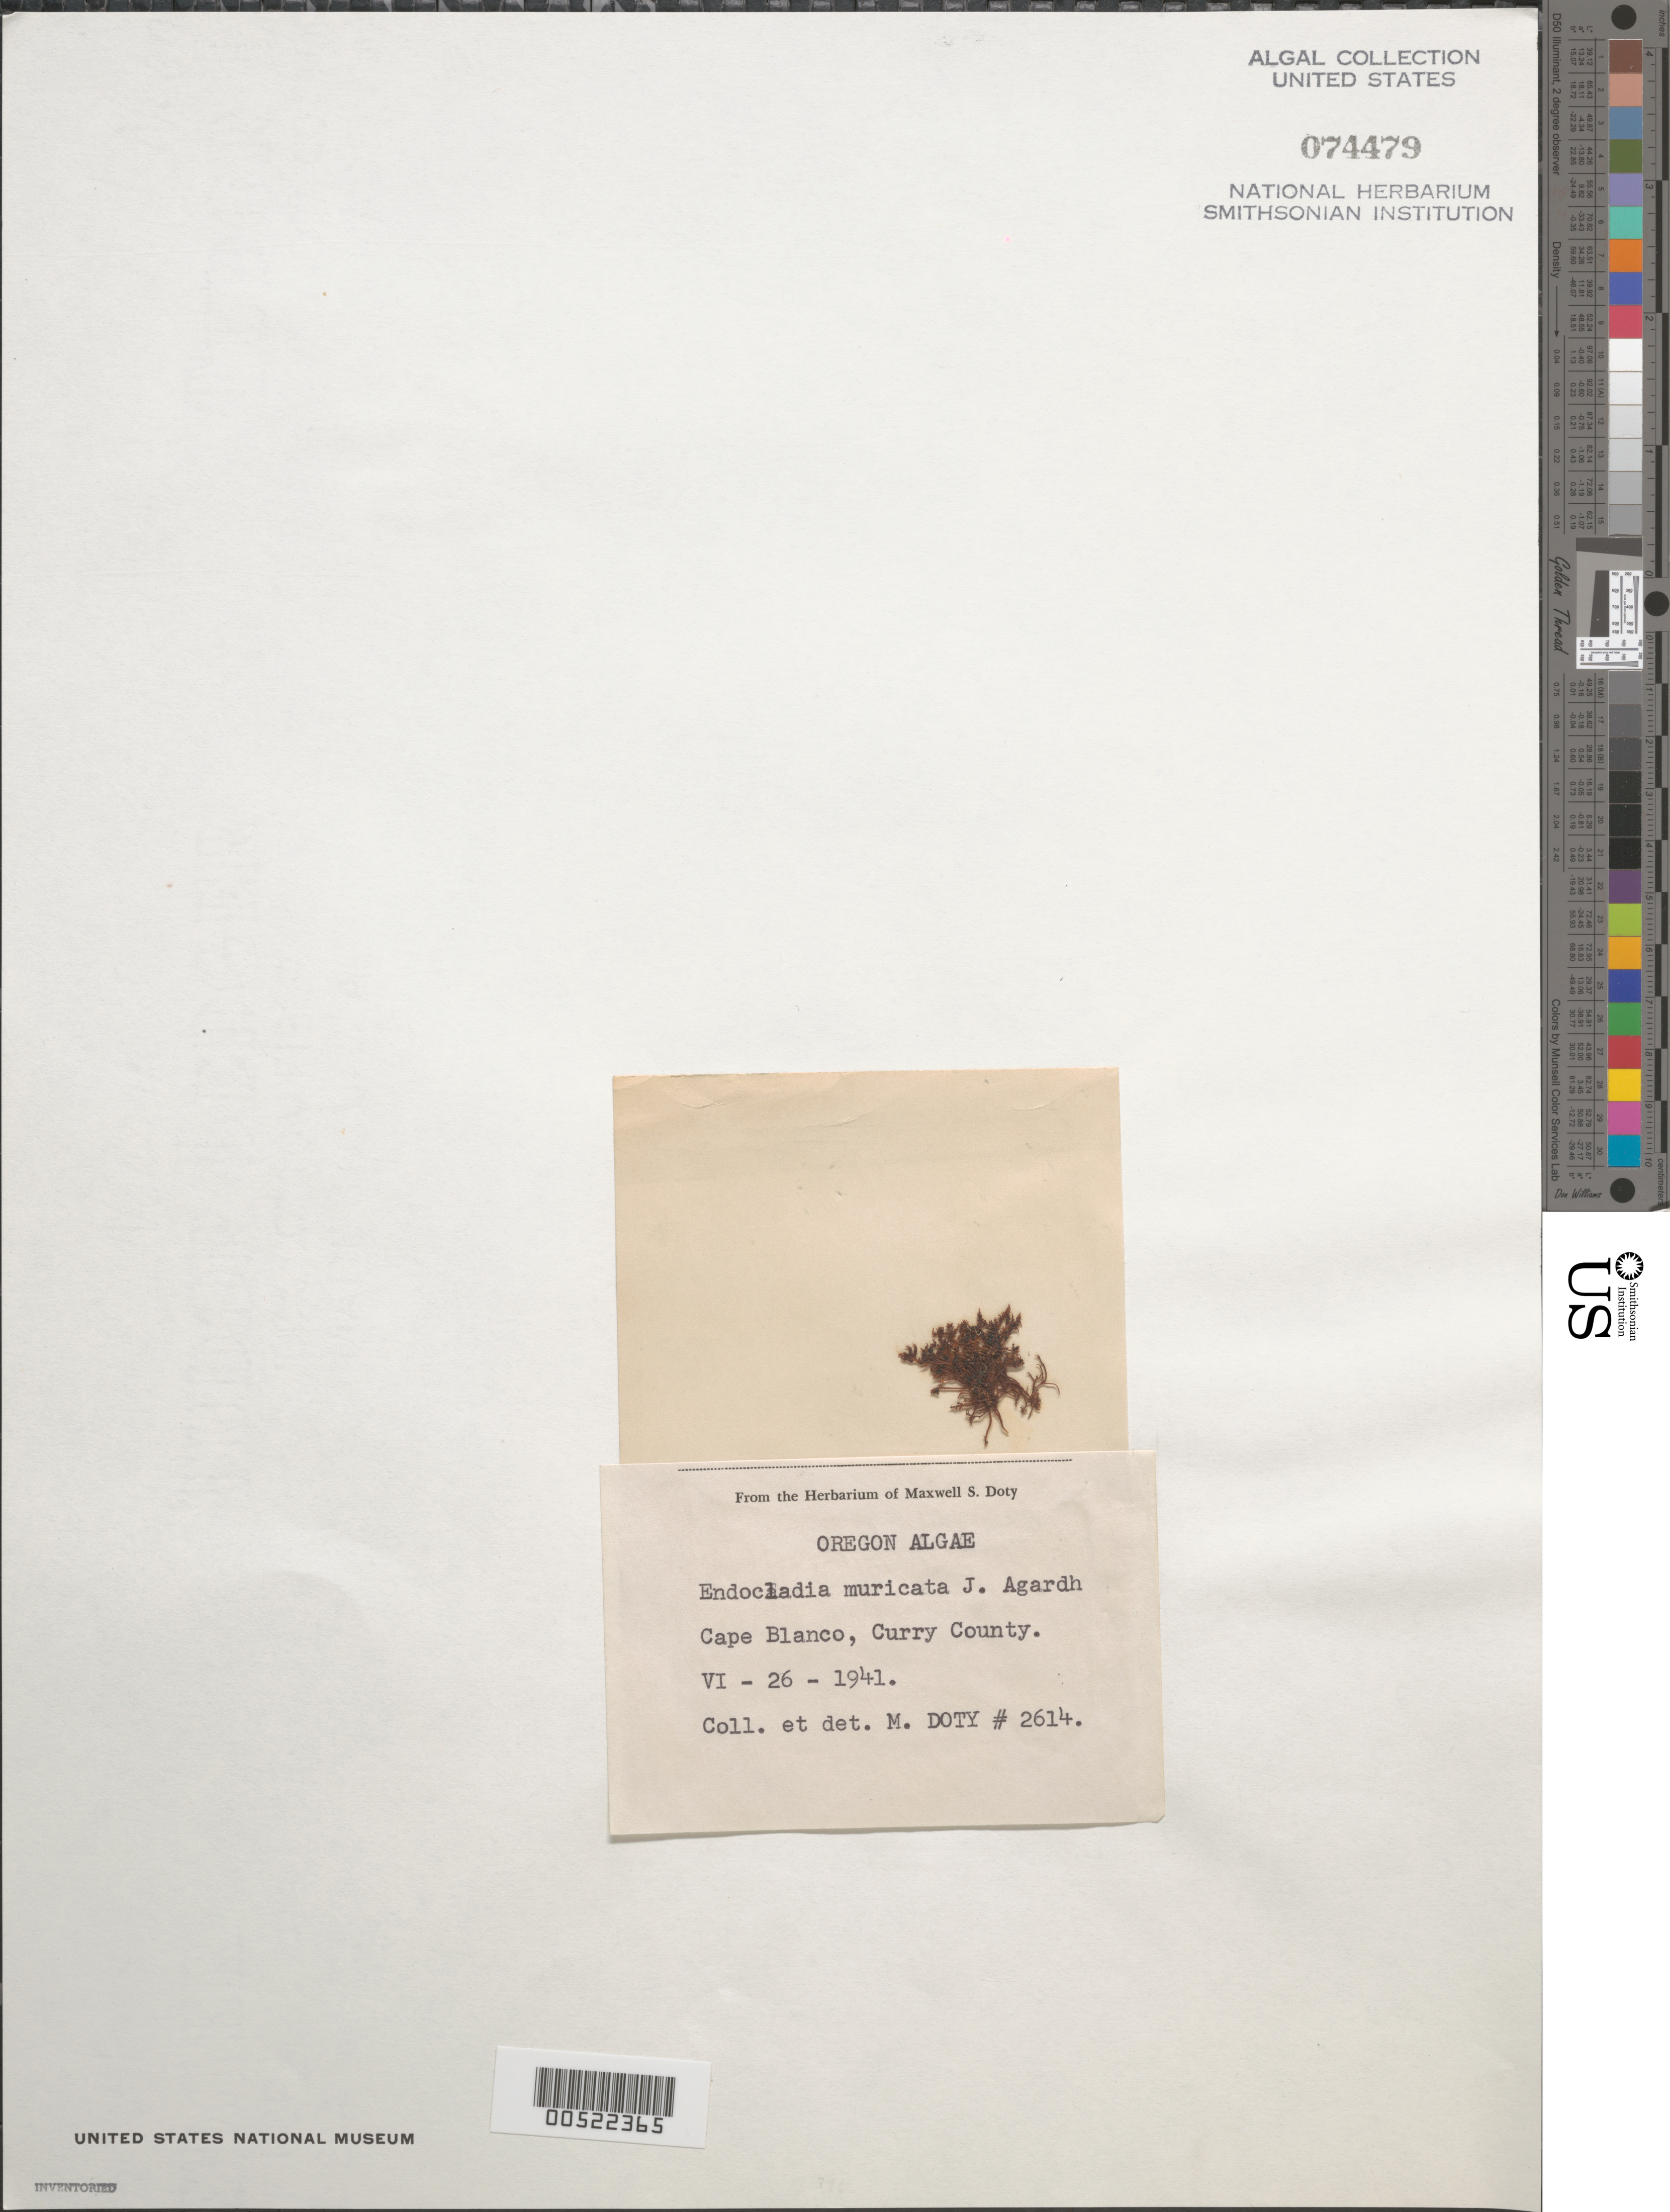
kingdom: Plantae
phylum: Rhodophyta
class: Florideophyceae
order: Gigartinales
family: Endocladiaceae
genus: Endocladia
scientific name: Endocladia muricata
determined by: Doty, M. S.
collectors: M. S. Doty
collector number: MSD 2614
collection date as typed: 26 Jun 1941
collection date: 1941-06-26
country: United States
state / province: Oregon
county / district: Curry County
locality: Cape Blanco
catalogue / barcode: US 74479